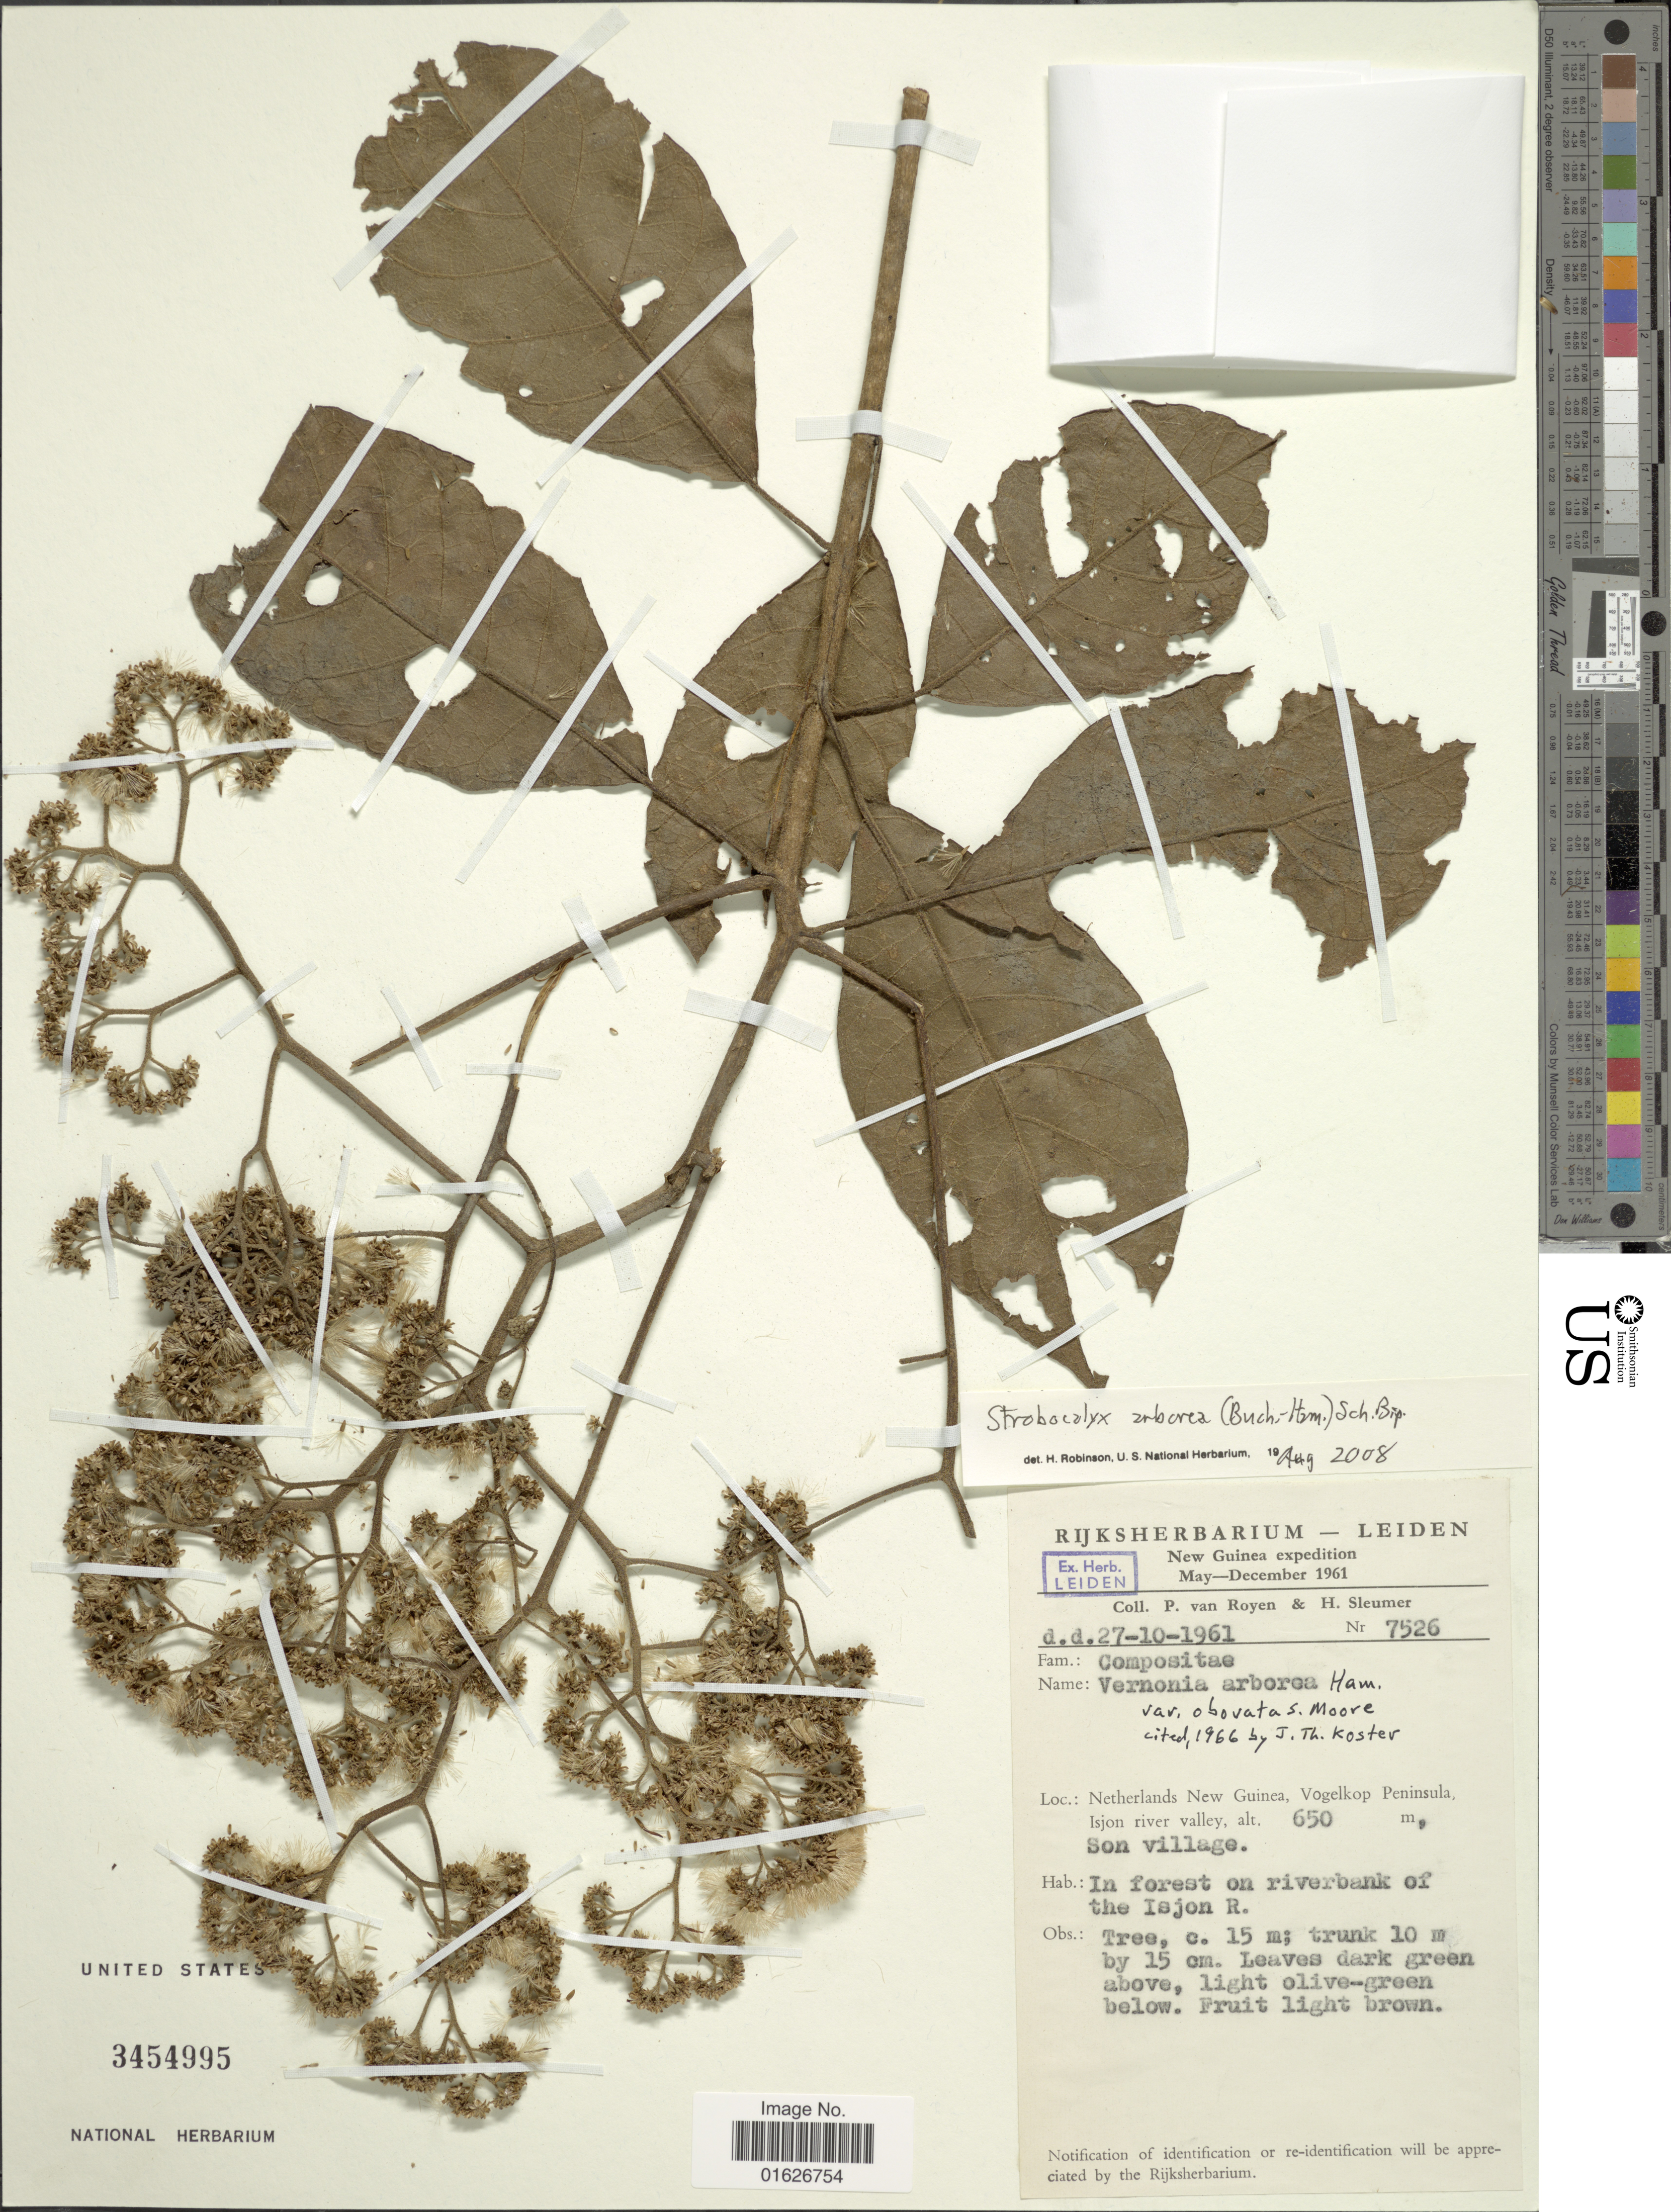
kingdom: Plantae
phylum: Tracheophyta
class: Magnoliopsida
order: Asterales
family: Asteraceae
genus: Strobocalyx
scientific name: Strobocalyx arborea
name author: (Buch.-Ham.) Sch. Bip.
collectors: P. van Royen & H. O. Sleumer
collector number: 7526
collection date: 1961-10-27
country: Indonesia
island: New Guinea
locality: Netherlands New Guinea, Vogelkop Peninsula, Isjon river Valley, Son Village. New Guinea.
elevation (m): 650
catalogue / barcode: US 3454995